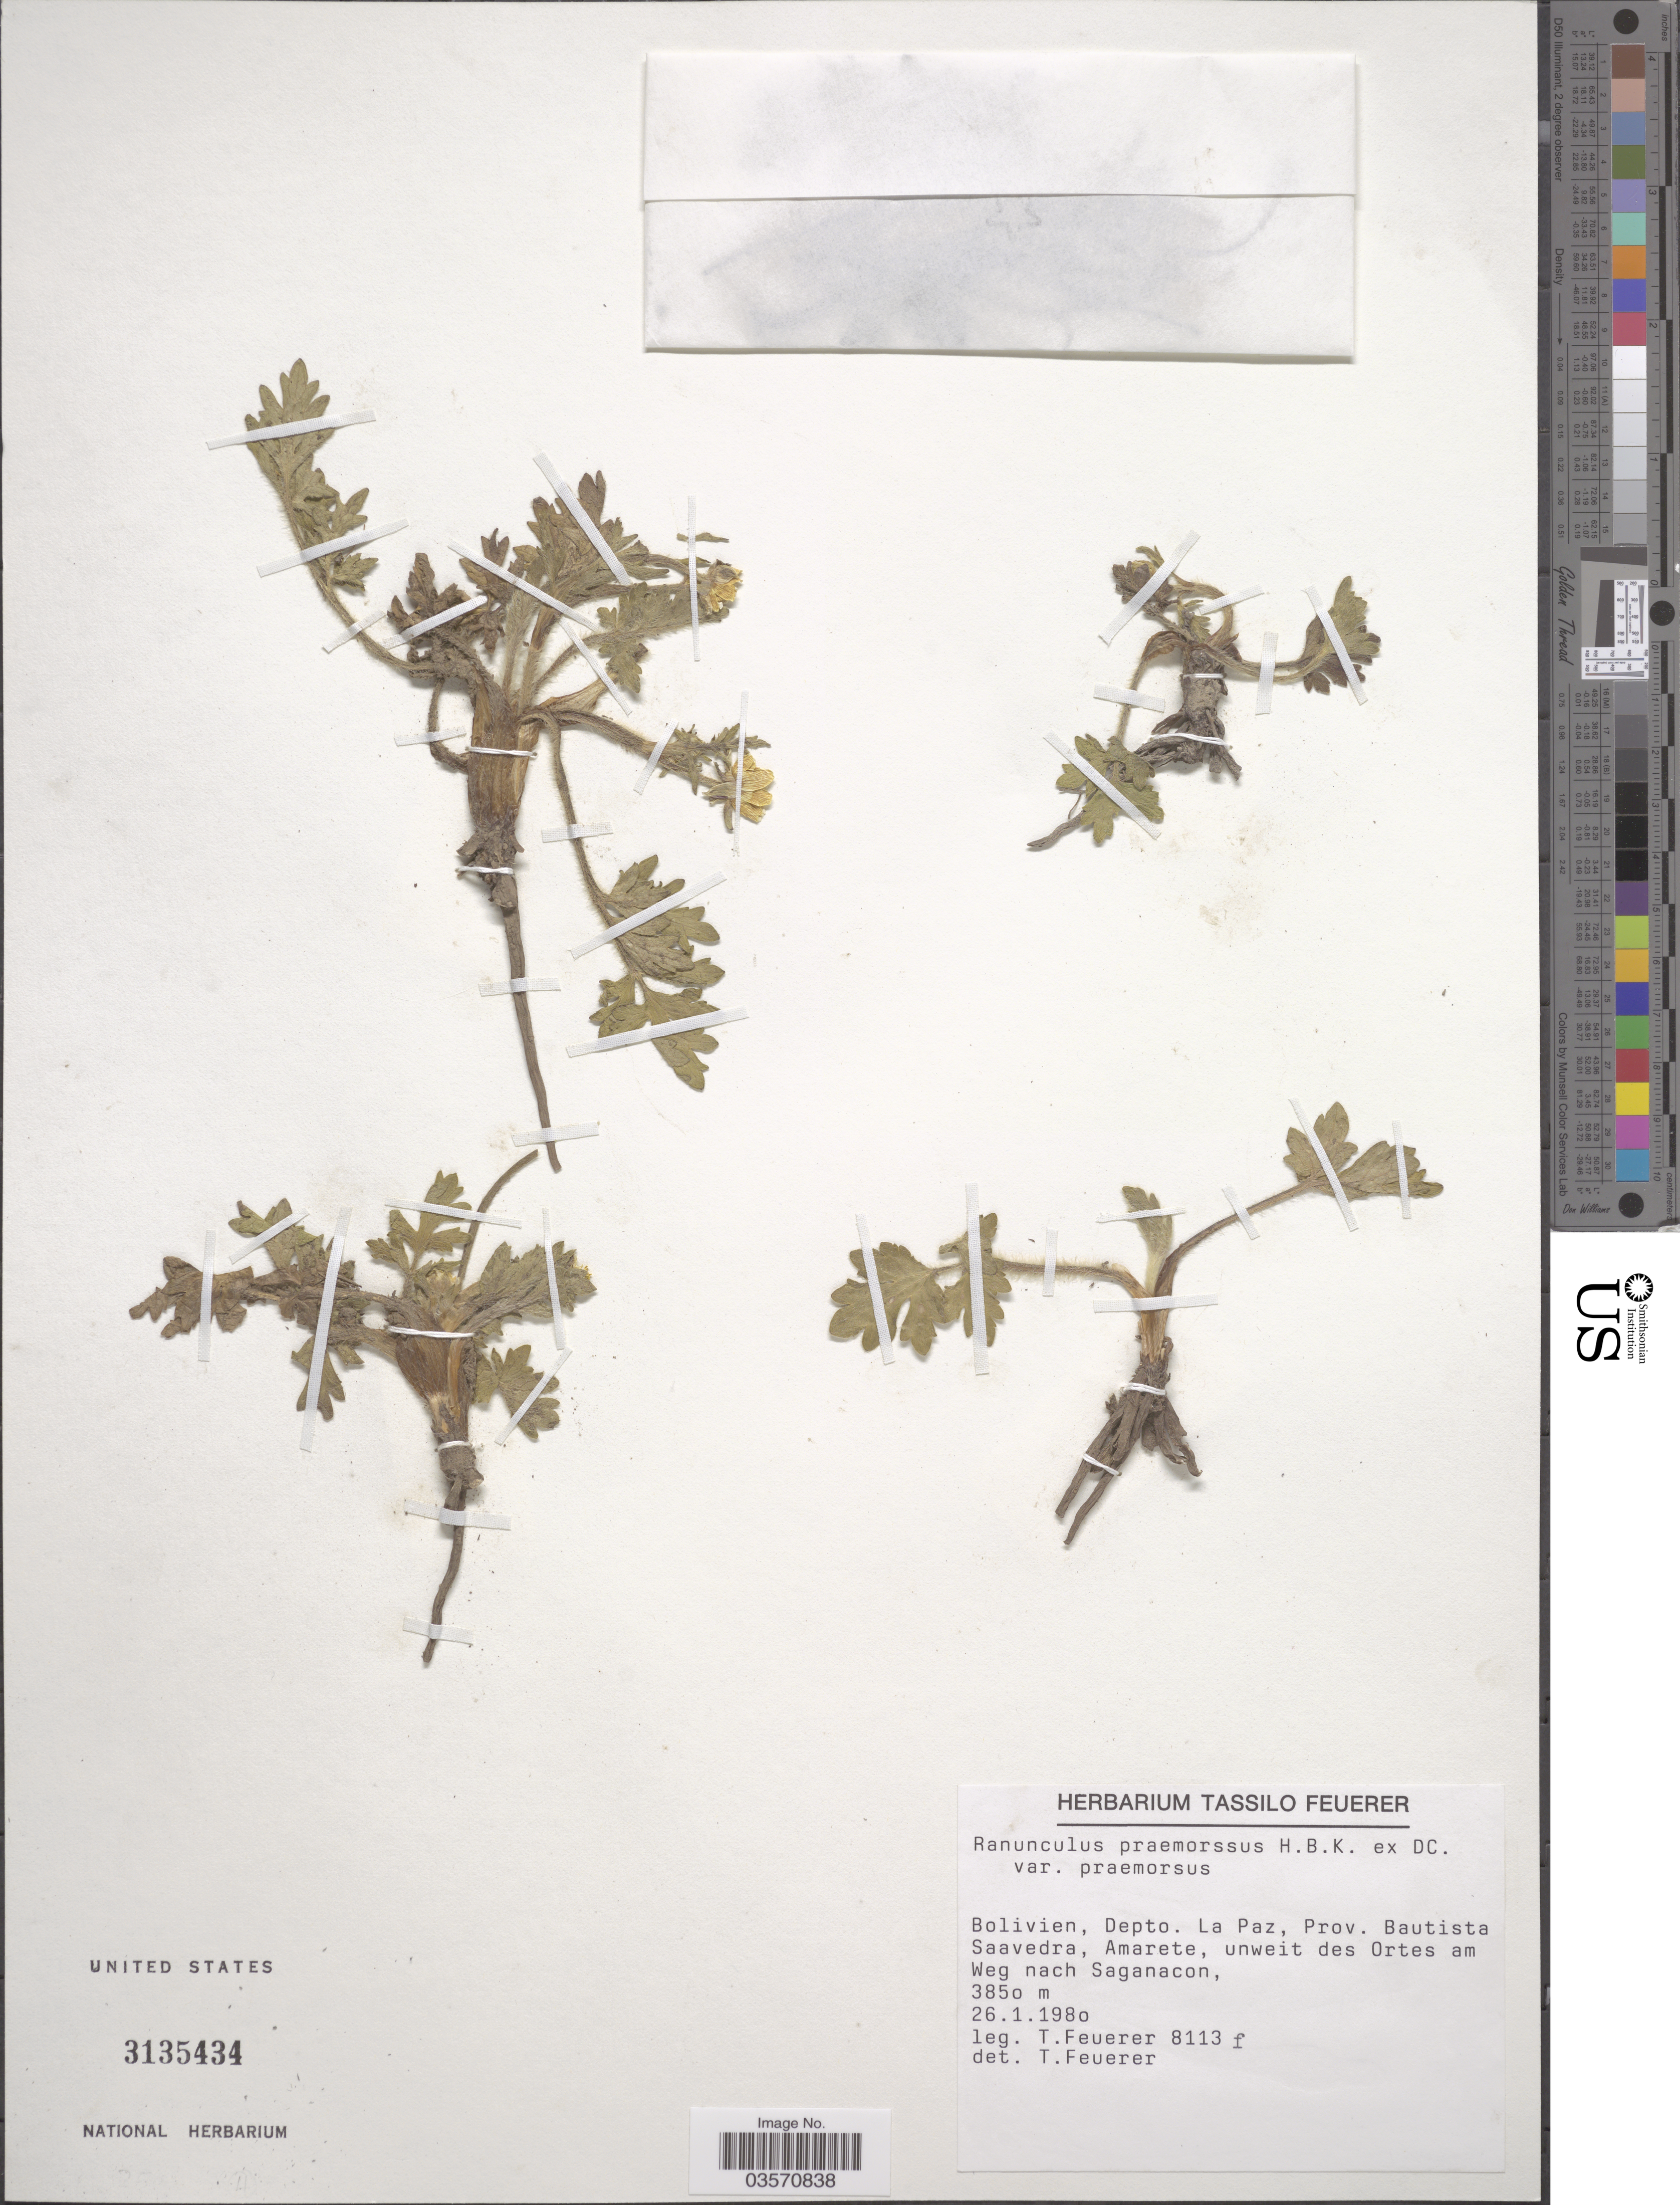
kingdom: Plantae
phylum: Tracheophyta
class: Magnoliopsida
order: Ranunculales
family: Ranunculaceae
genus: Ranunculus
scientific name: Ranunculus praemorsus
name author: Kunth ex DC.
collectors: T. Feuerer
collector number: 8113f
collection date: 1980-01-26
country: Bolivia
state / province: La Paz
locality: Bolivien, Depto. La Paz, Prov. Bautista Saavedra, Amarete, unweit des Ortes am Weg nach Saganacon.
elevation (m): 3850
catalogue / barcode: US 3135434